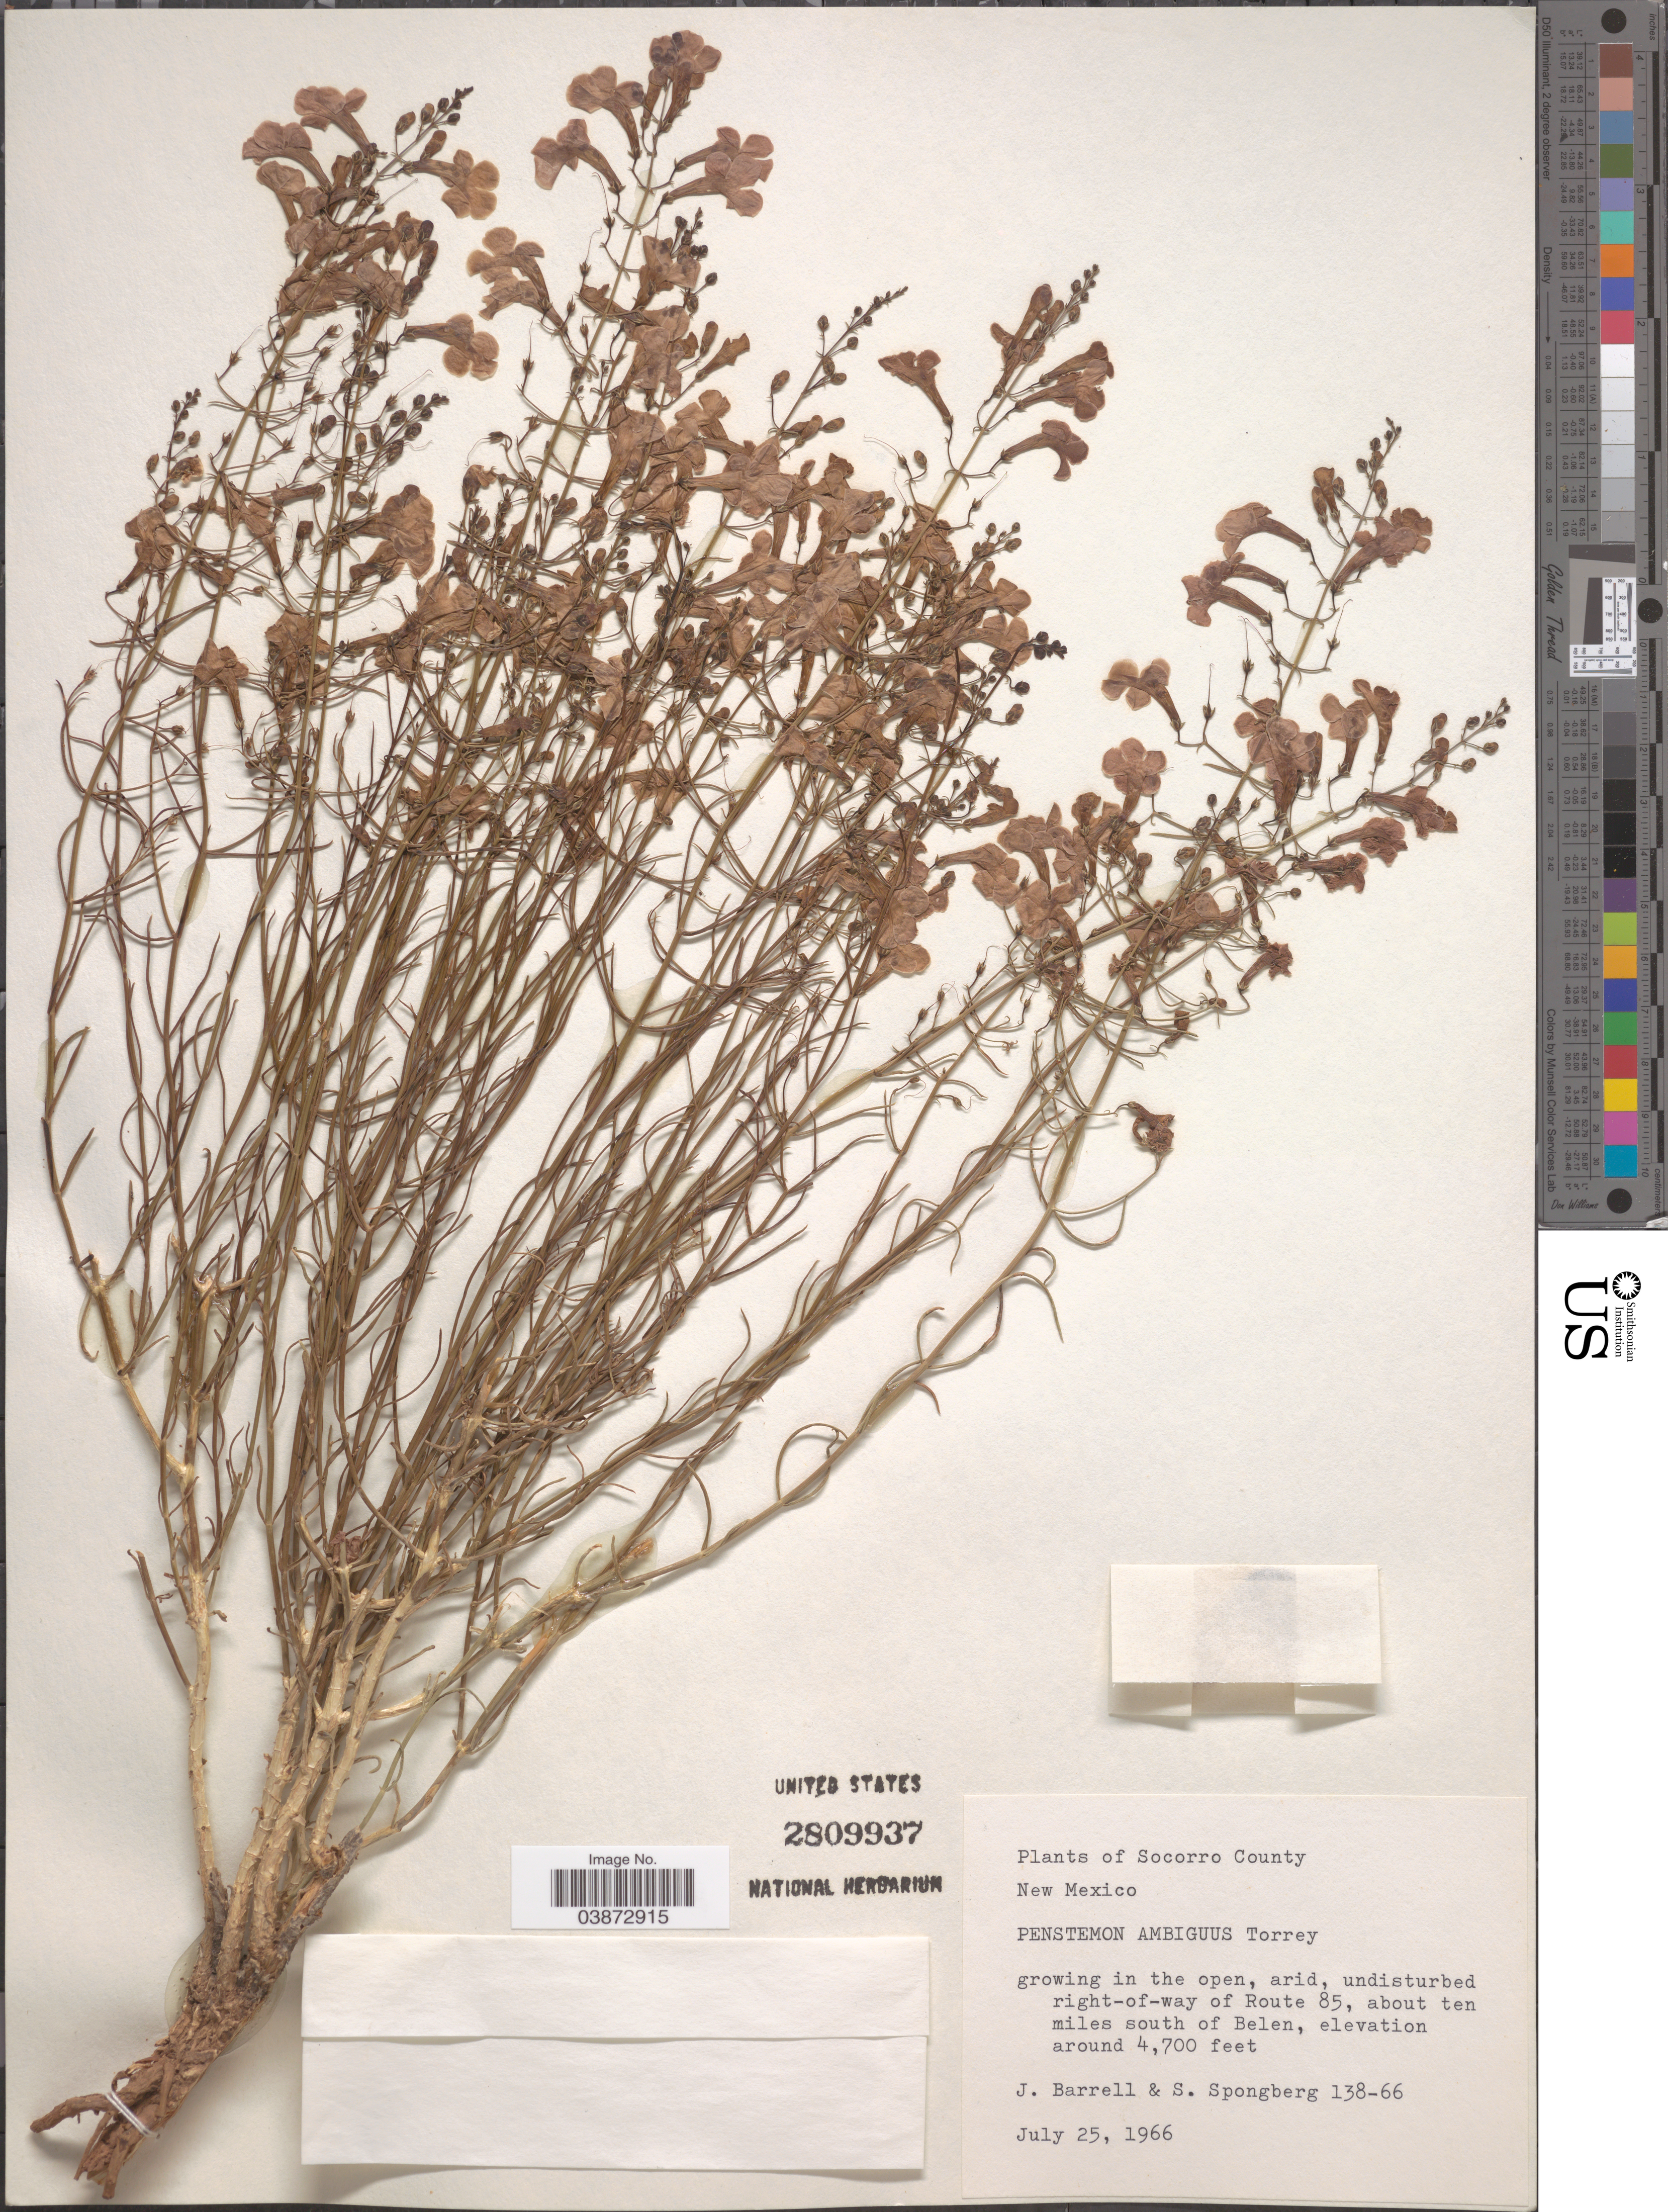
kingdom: Plantae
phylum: Tracheophyta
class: Magnoliopsida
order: Lamiales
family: Plantaginaceae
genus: Penstemon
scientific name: Penstemon ambiguus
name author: Torr.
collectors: J. Barrell & S. A.Spongberg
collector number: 138-66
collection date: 1966-07-25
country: United States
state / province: New Mexico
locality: Socorro County. Right-of-way of Route 85, about ten miles south of Belen.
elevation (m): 1433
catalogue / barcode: US 2809937